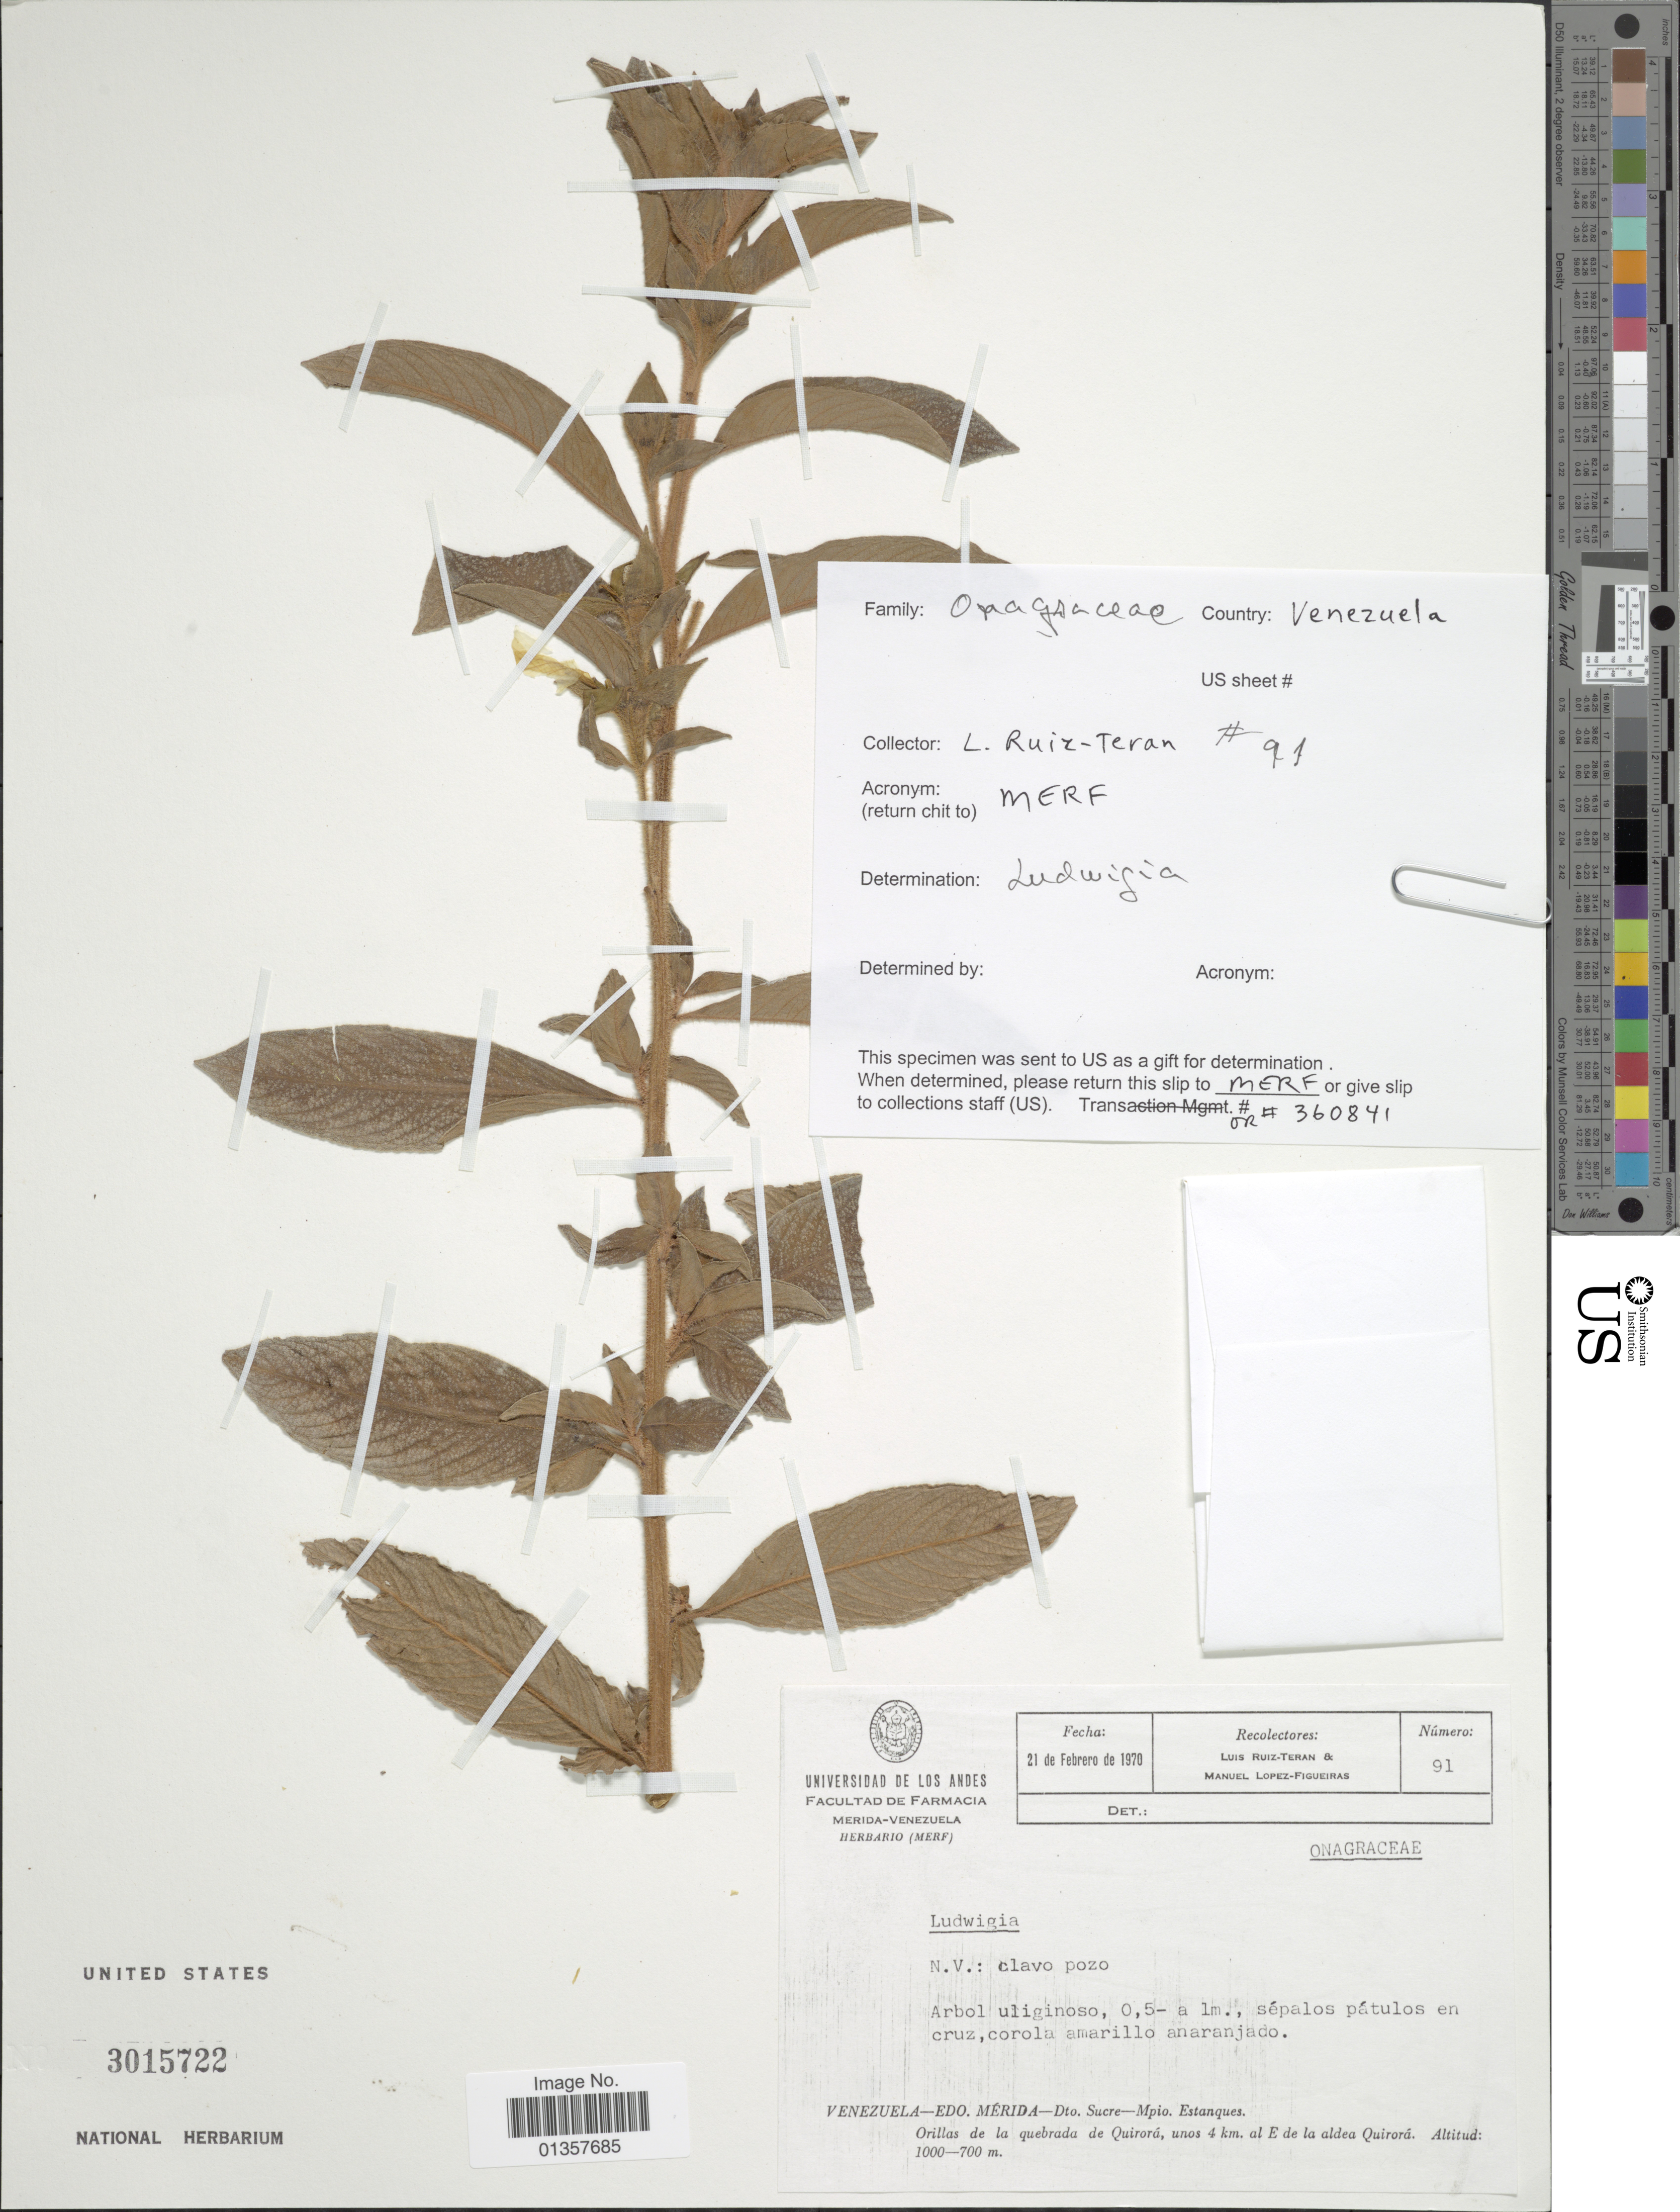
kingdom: Plantae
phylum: Tracheophyta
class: Magnoliopsida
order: Myrtales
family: Onagraceae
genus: Ludwigia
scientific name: Ludwigia sp.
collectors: L. E. Ruíz-Terán & M. López Figueiras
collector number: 91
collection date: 1970-02-21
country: Venezuela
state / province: Mérida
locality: Dto. Sucre - Mpio. Estanques. Orillas de la quebrada de Quirorá, unos 4 km. al E de la aldea Quirorá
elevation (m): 700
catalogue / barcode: US 3015722